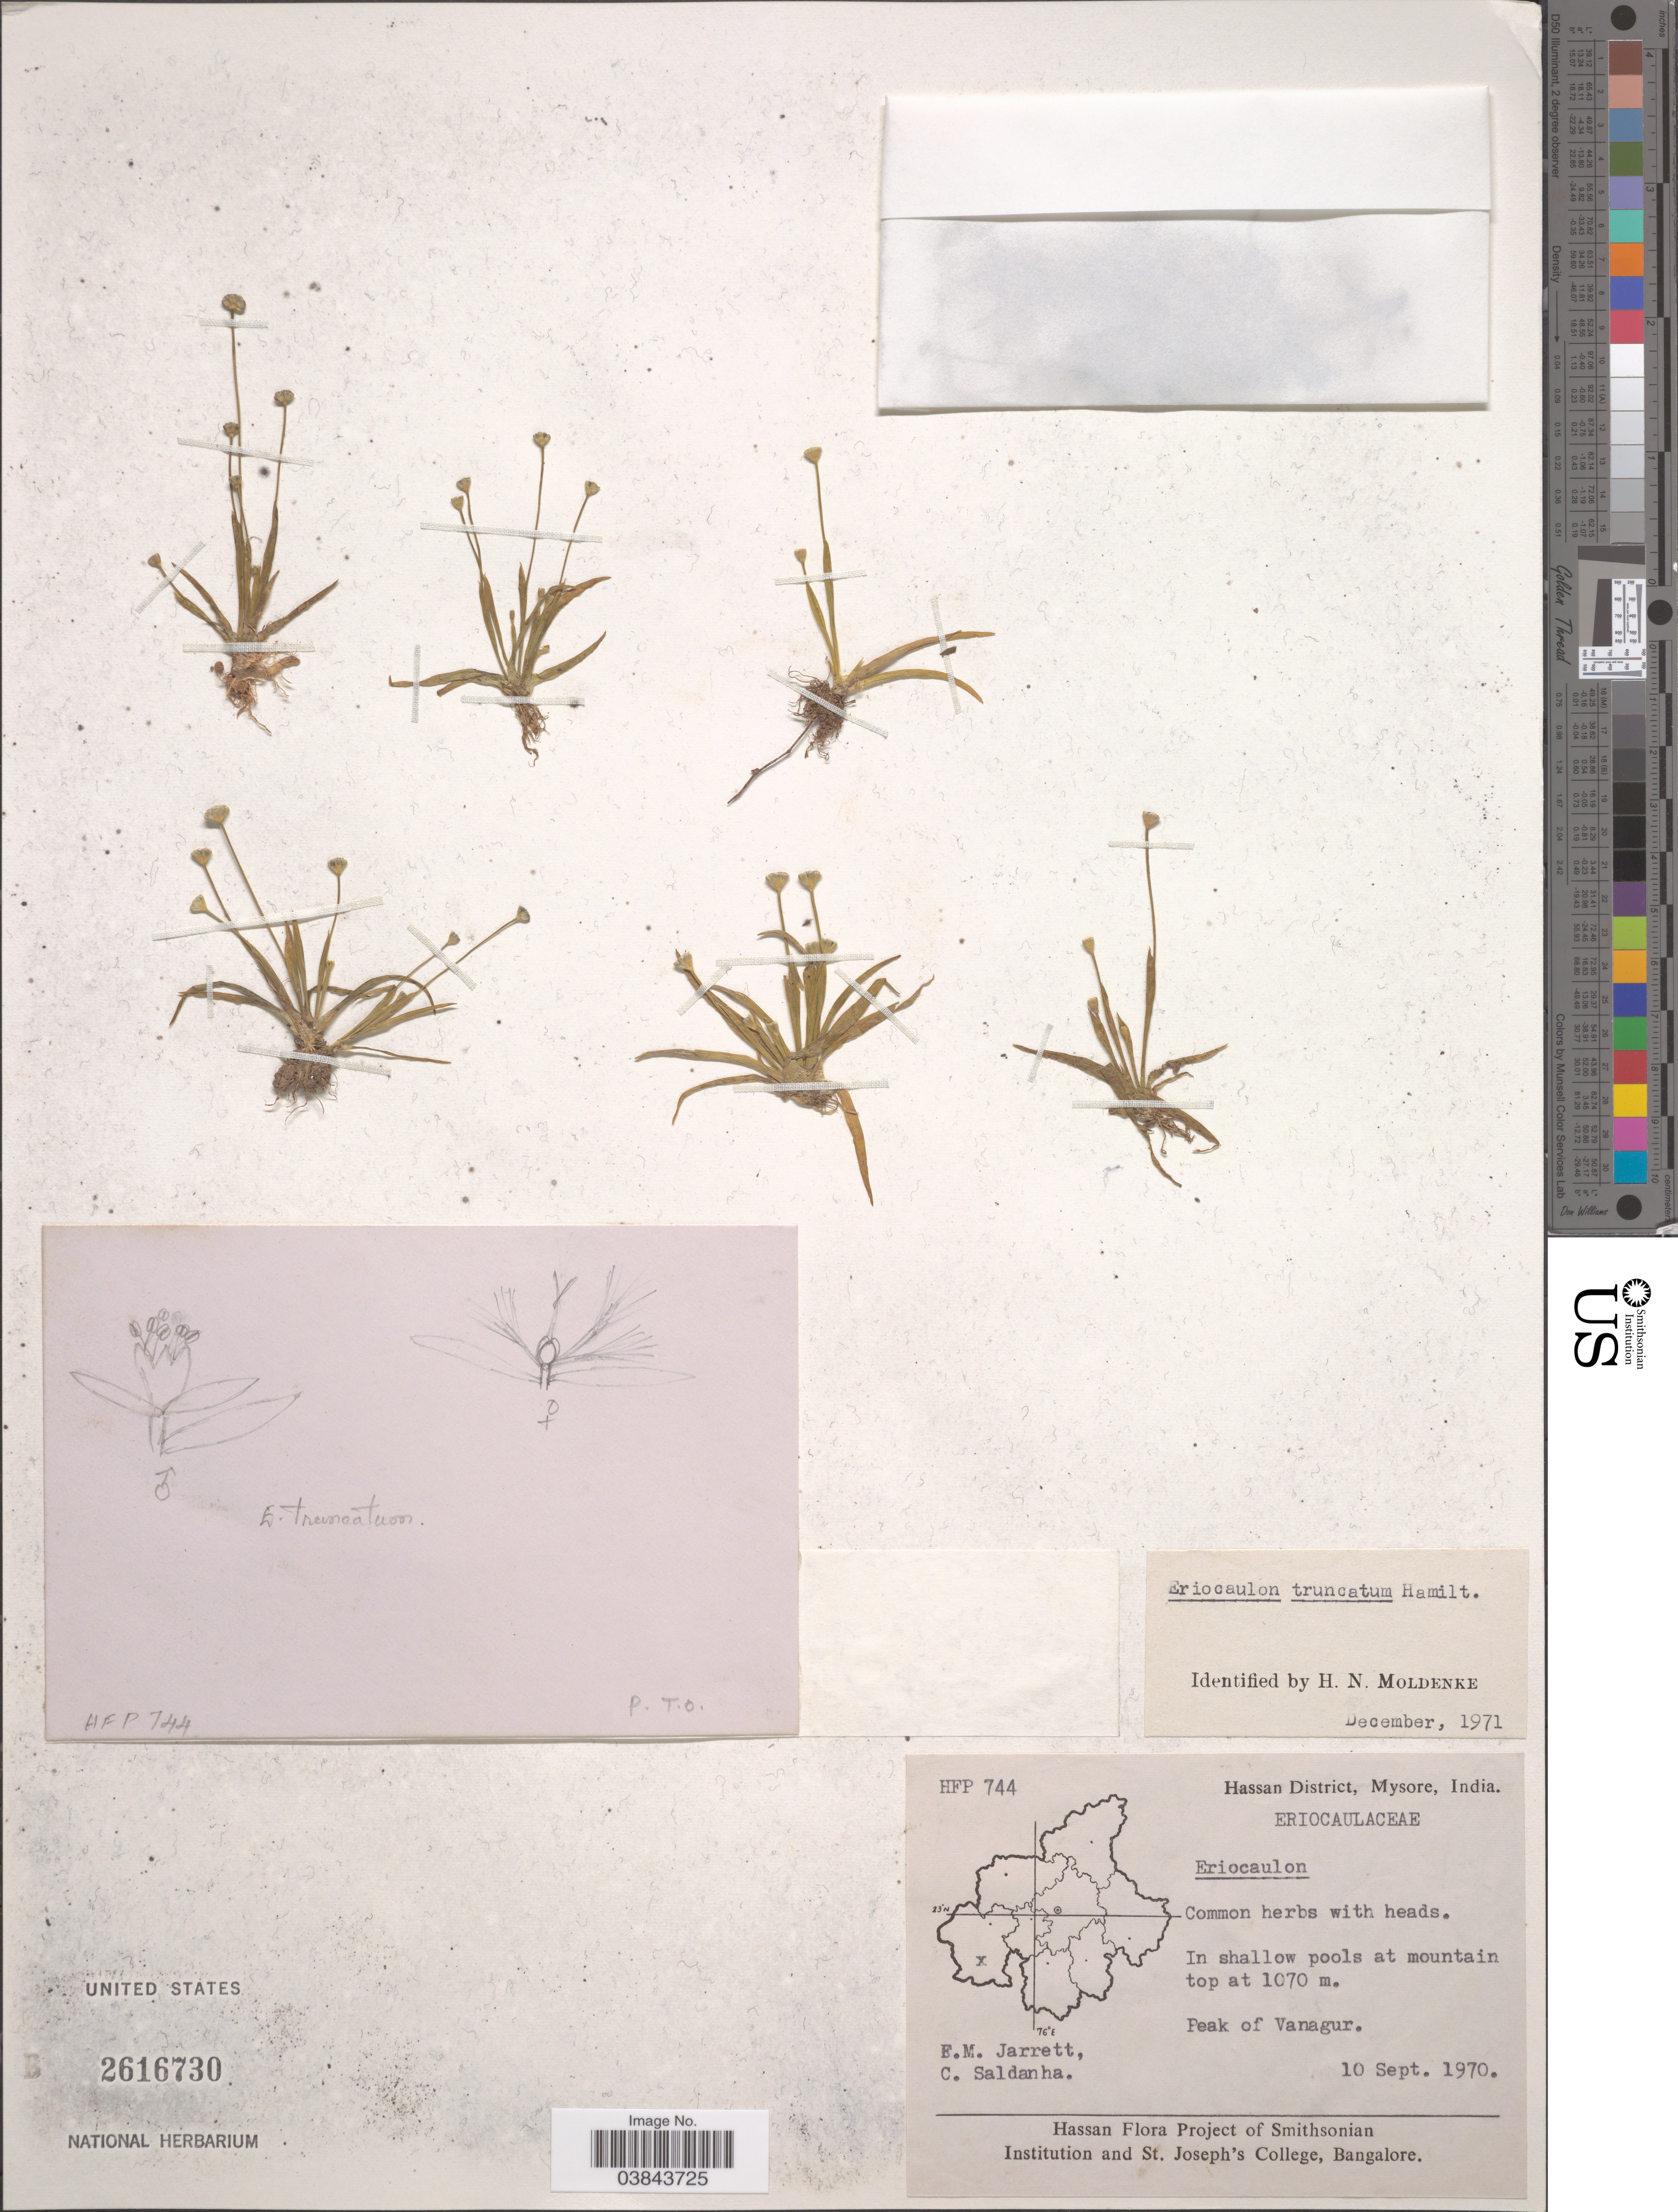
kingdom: Plantae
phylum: Tracheophyta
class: Liliopsida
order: Poales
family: Eriocaulaceae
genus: Eriocaulon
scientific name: Eriocaulon truncatum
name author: Buch.-Ham. ex Mart.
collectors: F. M. Jarrett & C. Saldanha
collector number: HFP744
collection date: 1970-09-10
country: India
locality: Hassan District, Mysore. In shallow pools at mountain top. Peak of Vanagur.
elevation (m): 1070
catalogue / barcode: US 2616730